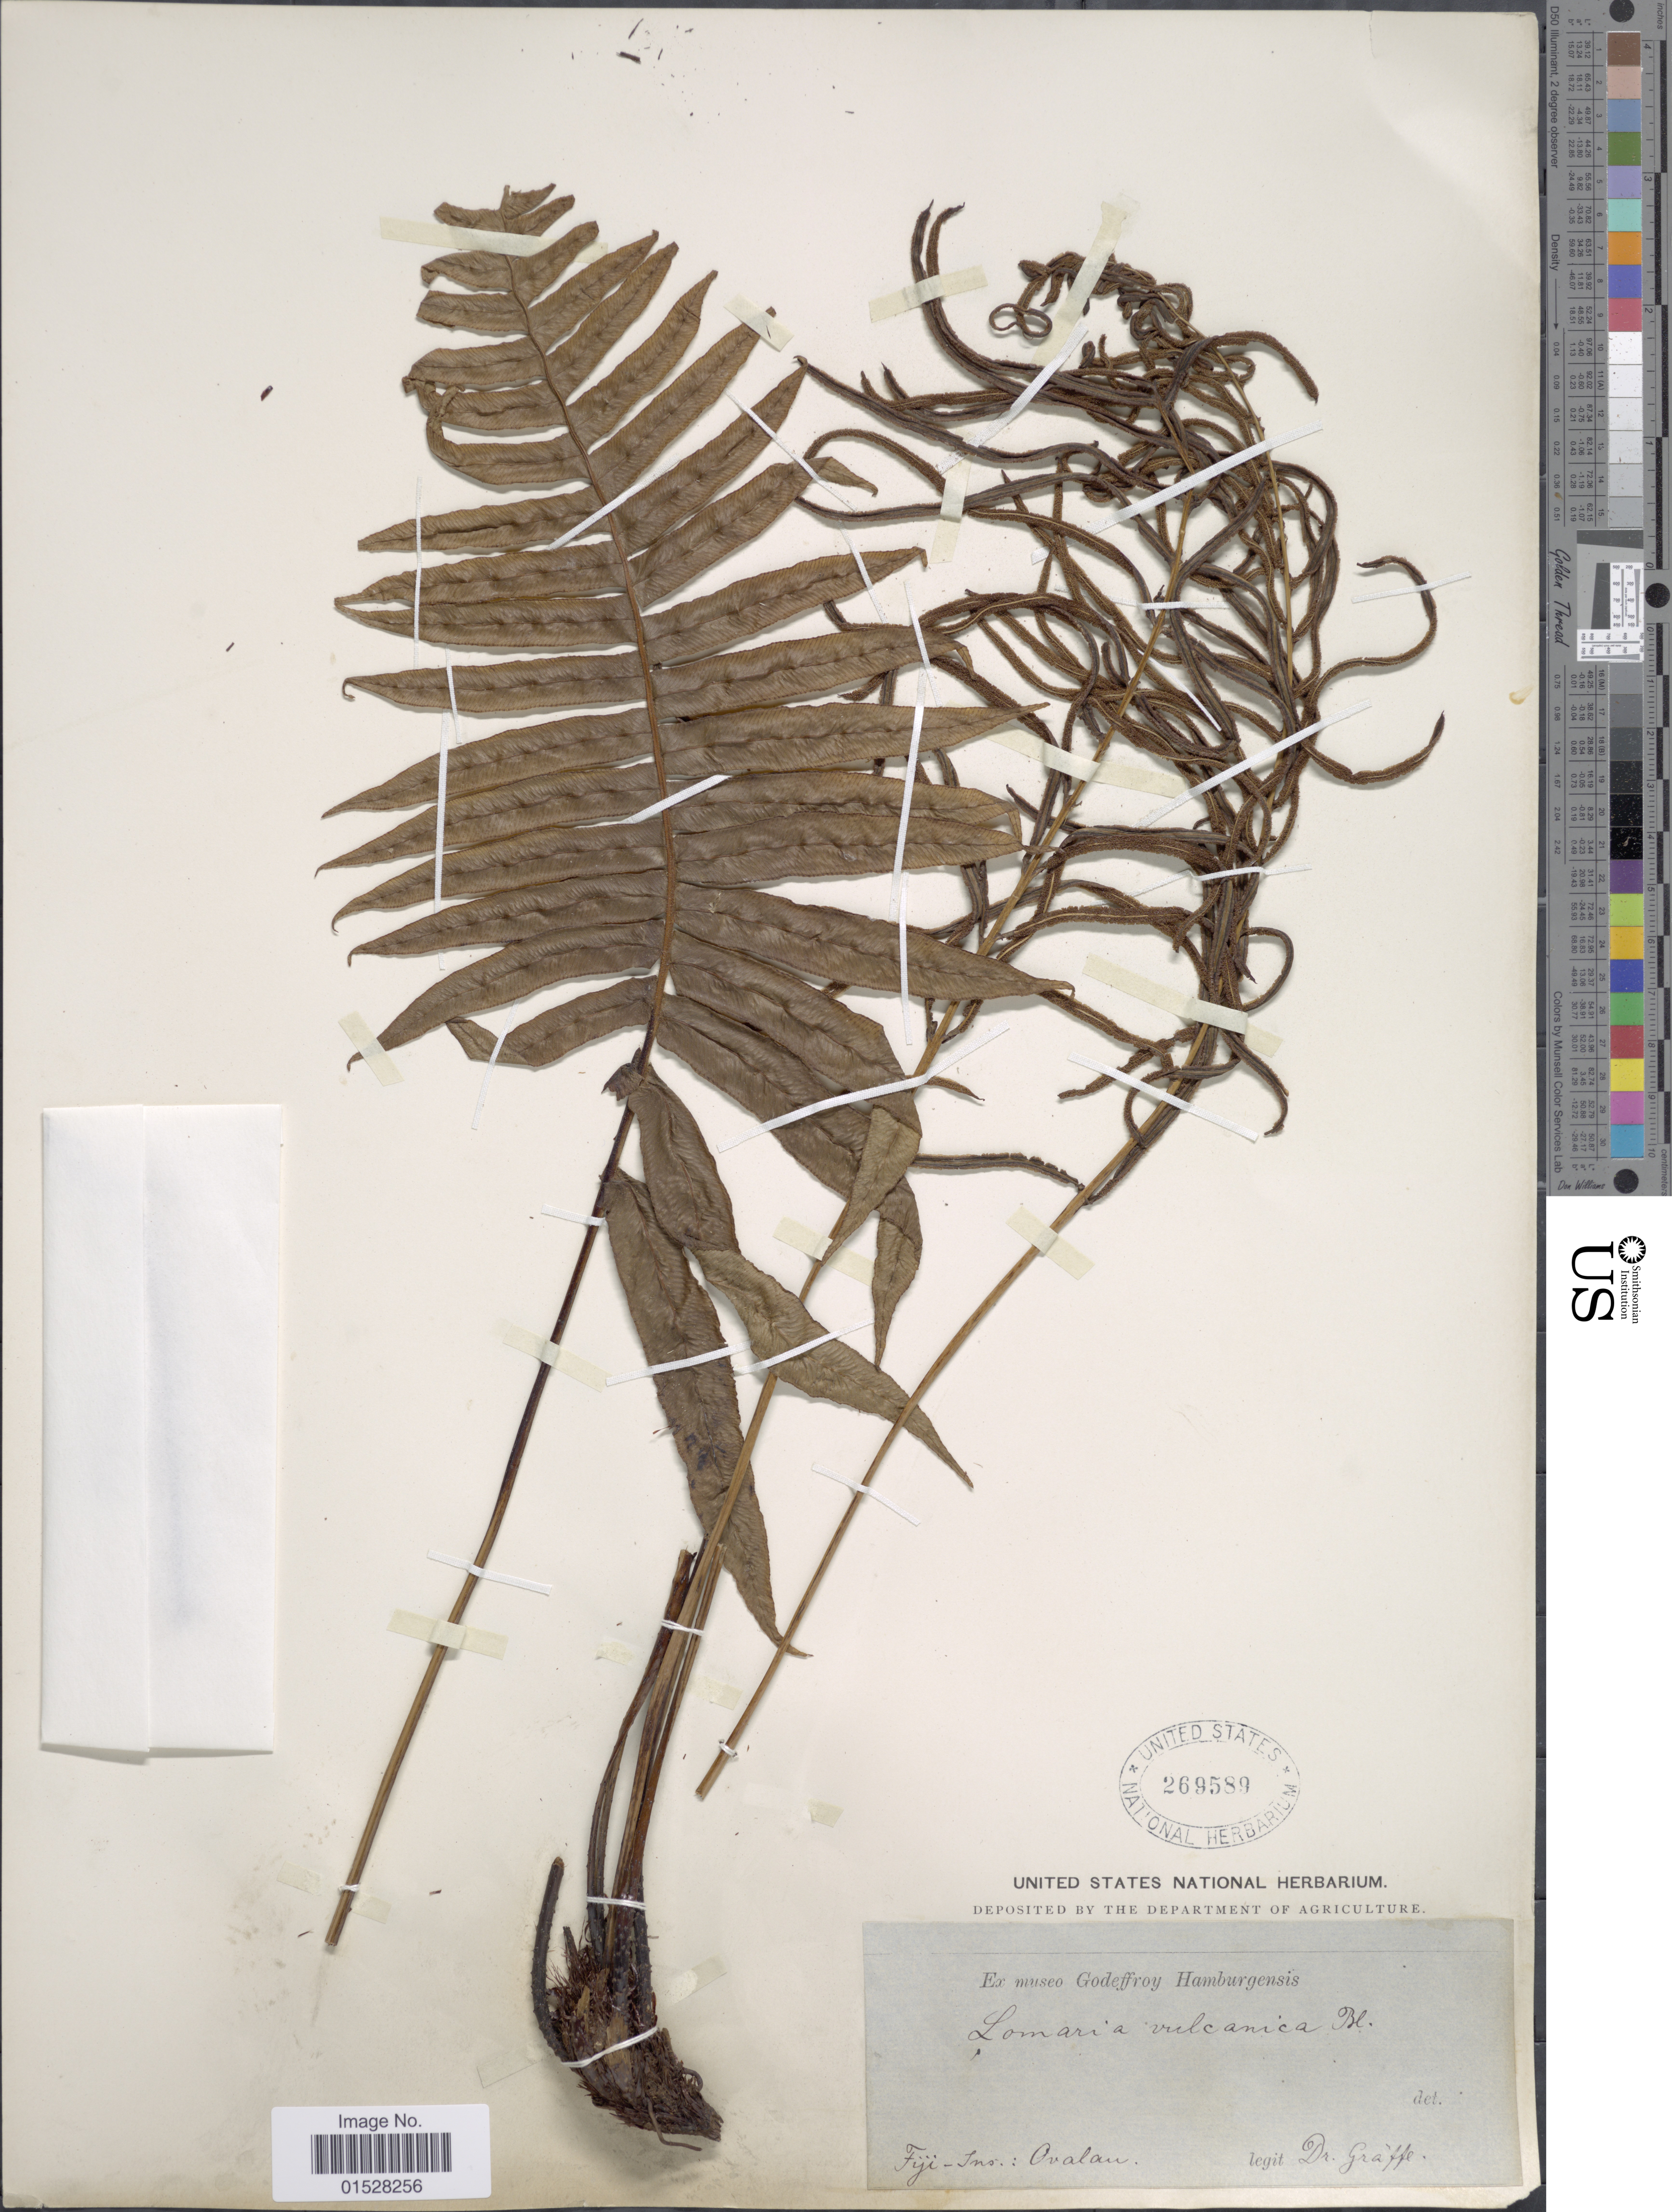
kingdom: Plantae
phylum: Tracheophyta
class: Polypodiopsida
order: Polypodiales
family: Blechnaceae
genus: Blechnum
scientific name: Blechnum vulcanicum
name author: (Blume) Kuhn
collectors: Graeffe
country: Fiji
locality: Ins.: Ovalau.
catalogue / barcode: US 269589